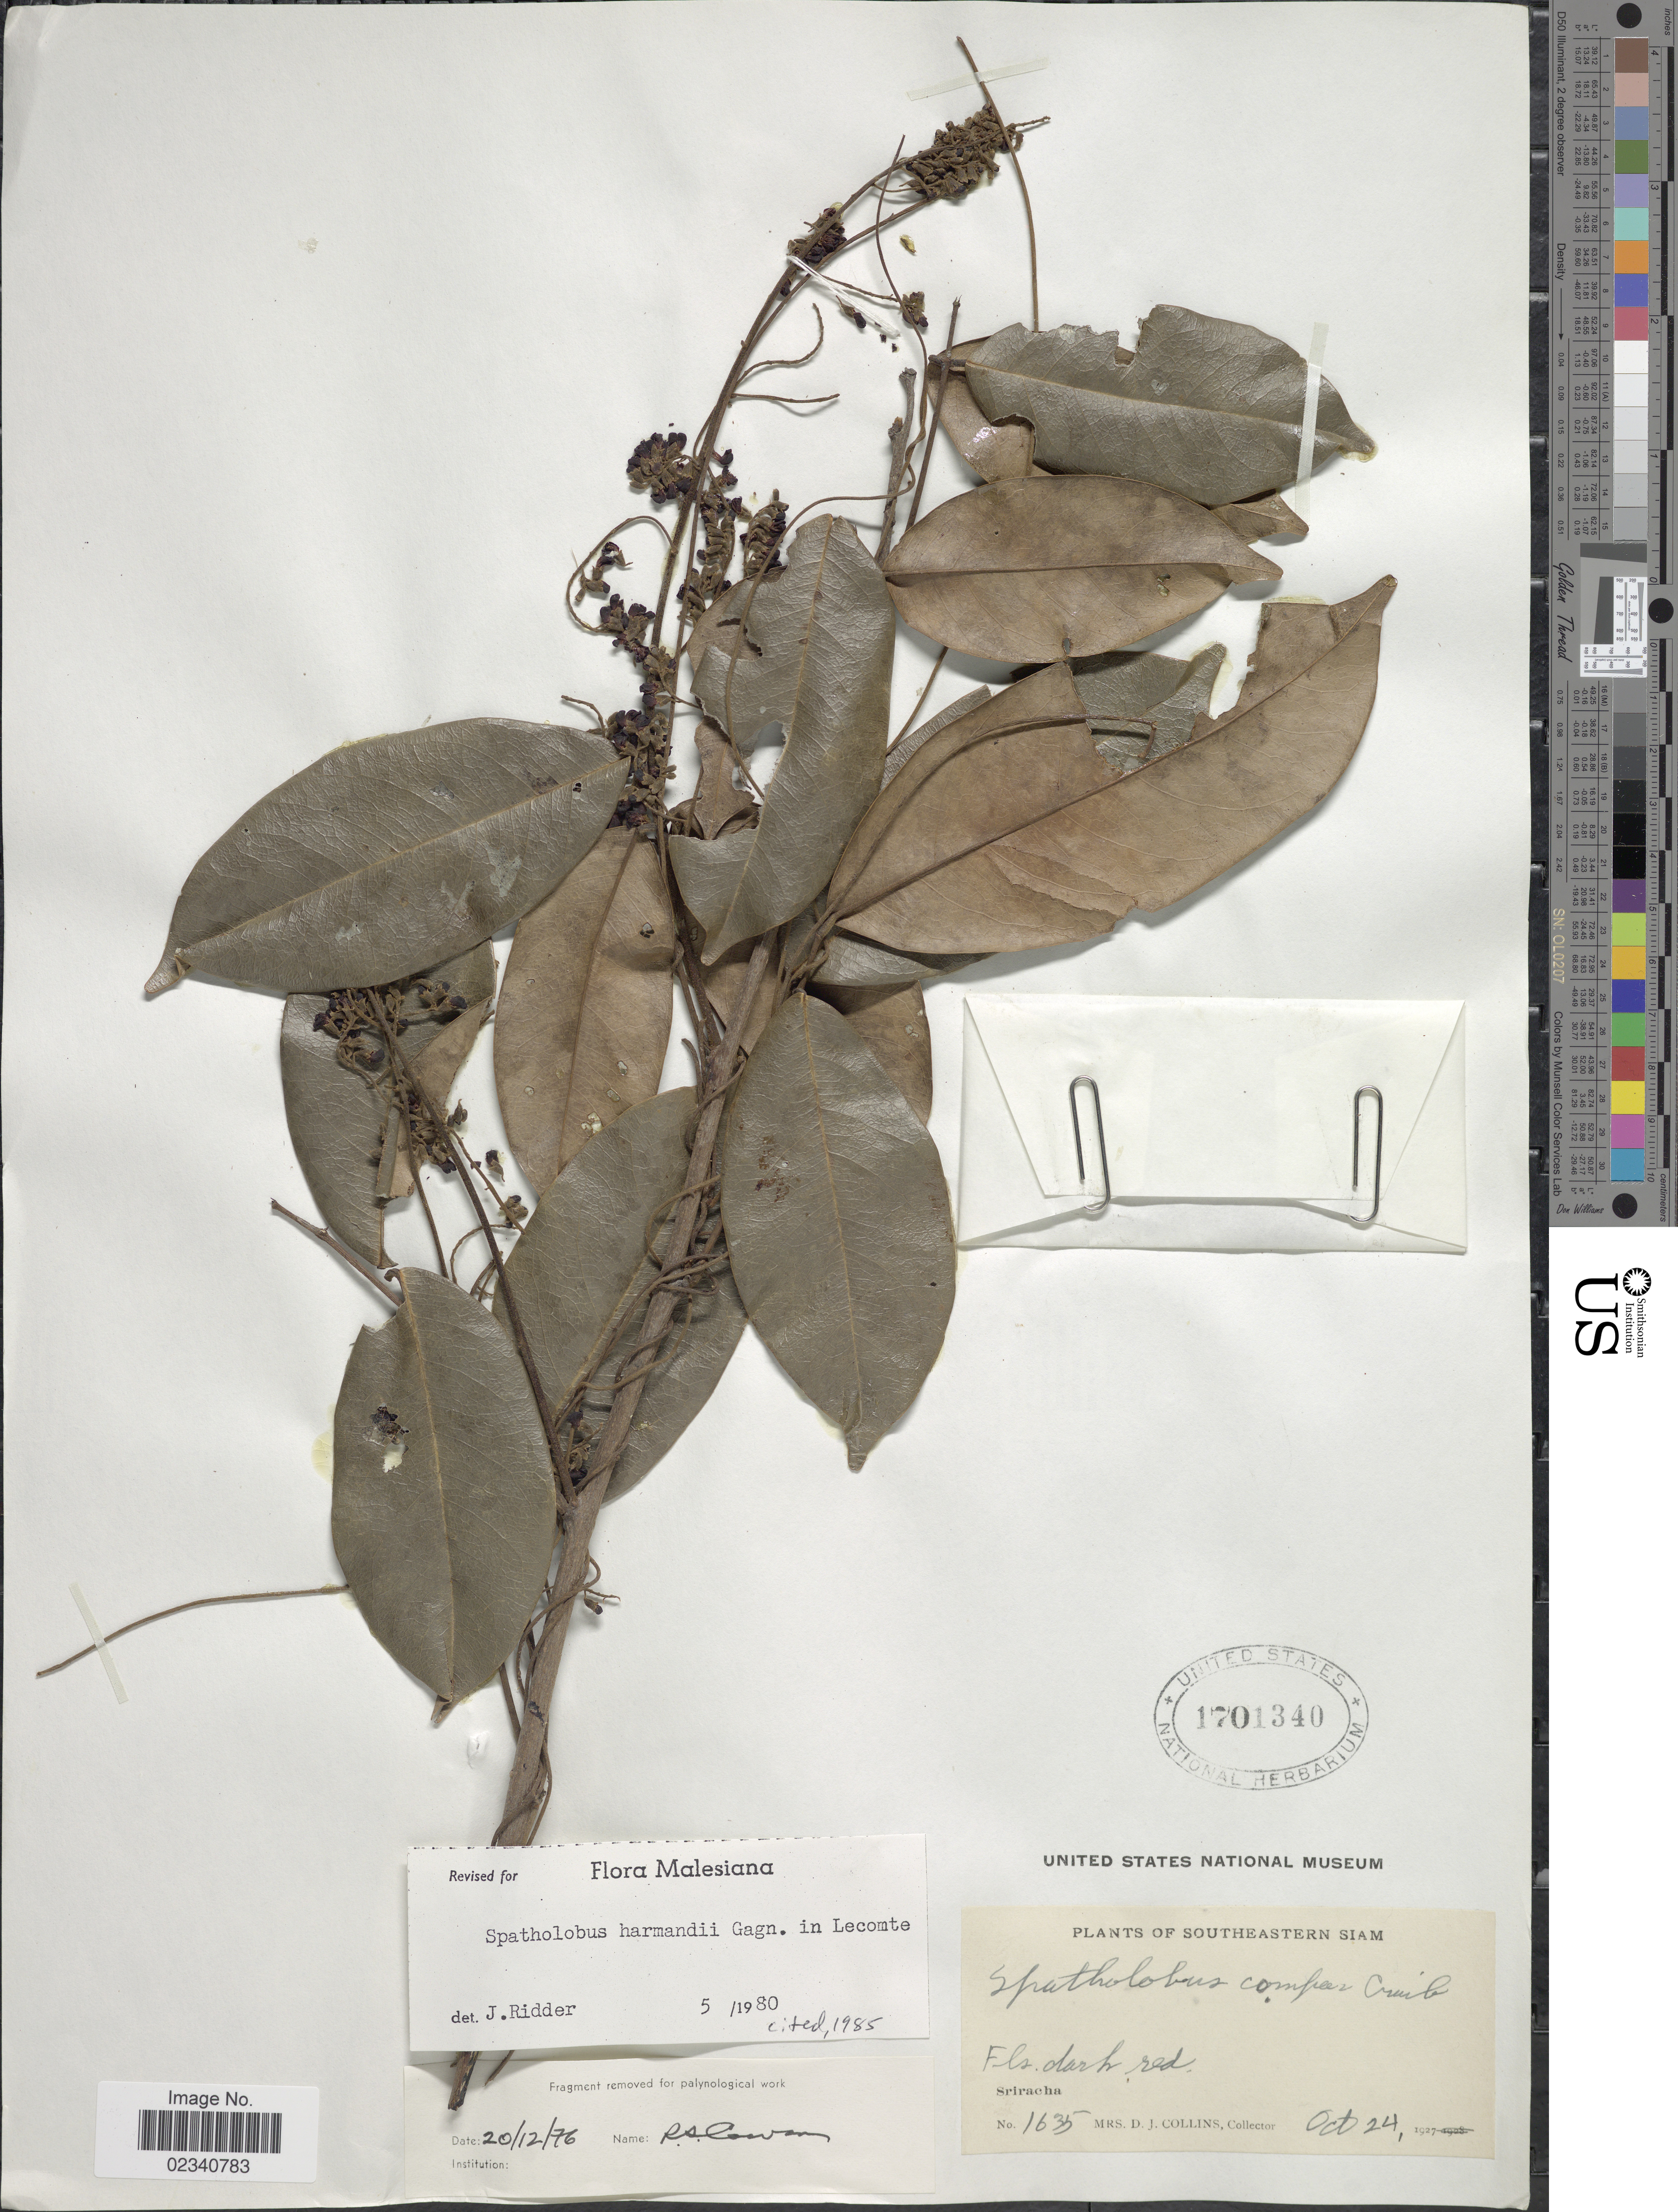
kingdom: Plantae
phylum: Tracheophyta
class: Magnoliopsida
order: Fabales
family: Fabaceae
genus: Spatholobus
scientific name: Spatholobus harmandii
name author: Gagnep.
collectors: Mrs. D. J. Collins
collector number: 1635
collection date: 1927-10-24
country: Thailand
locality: Sriracha, Southeastern Siam.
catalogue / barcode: US 1701340